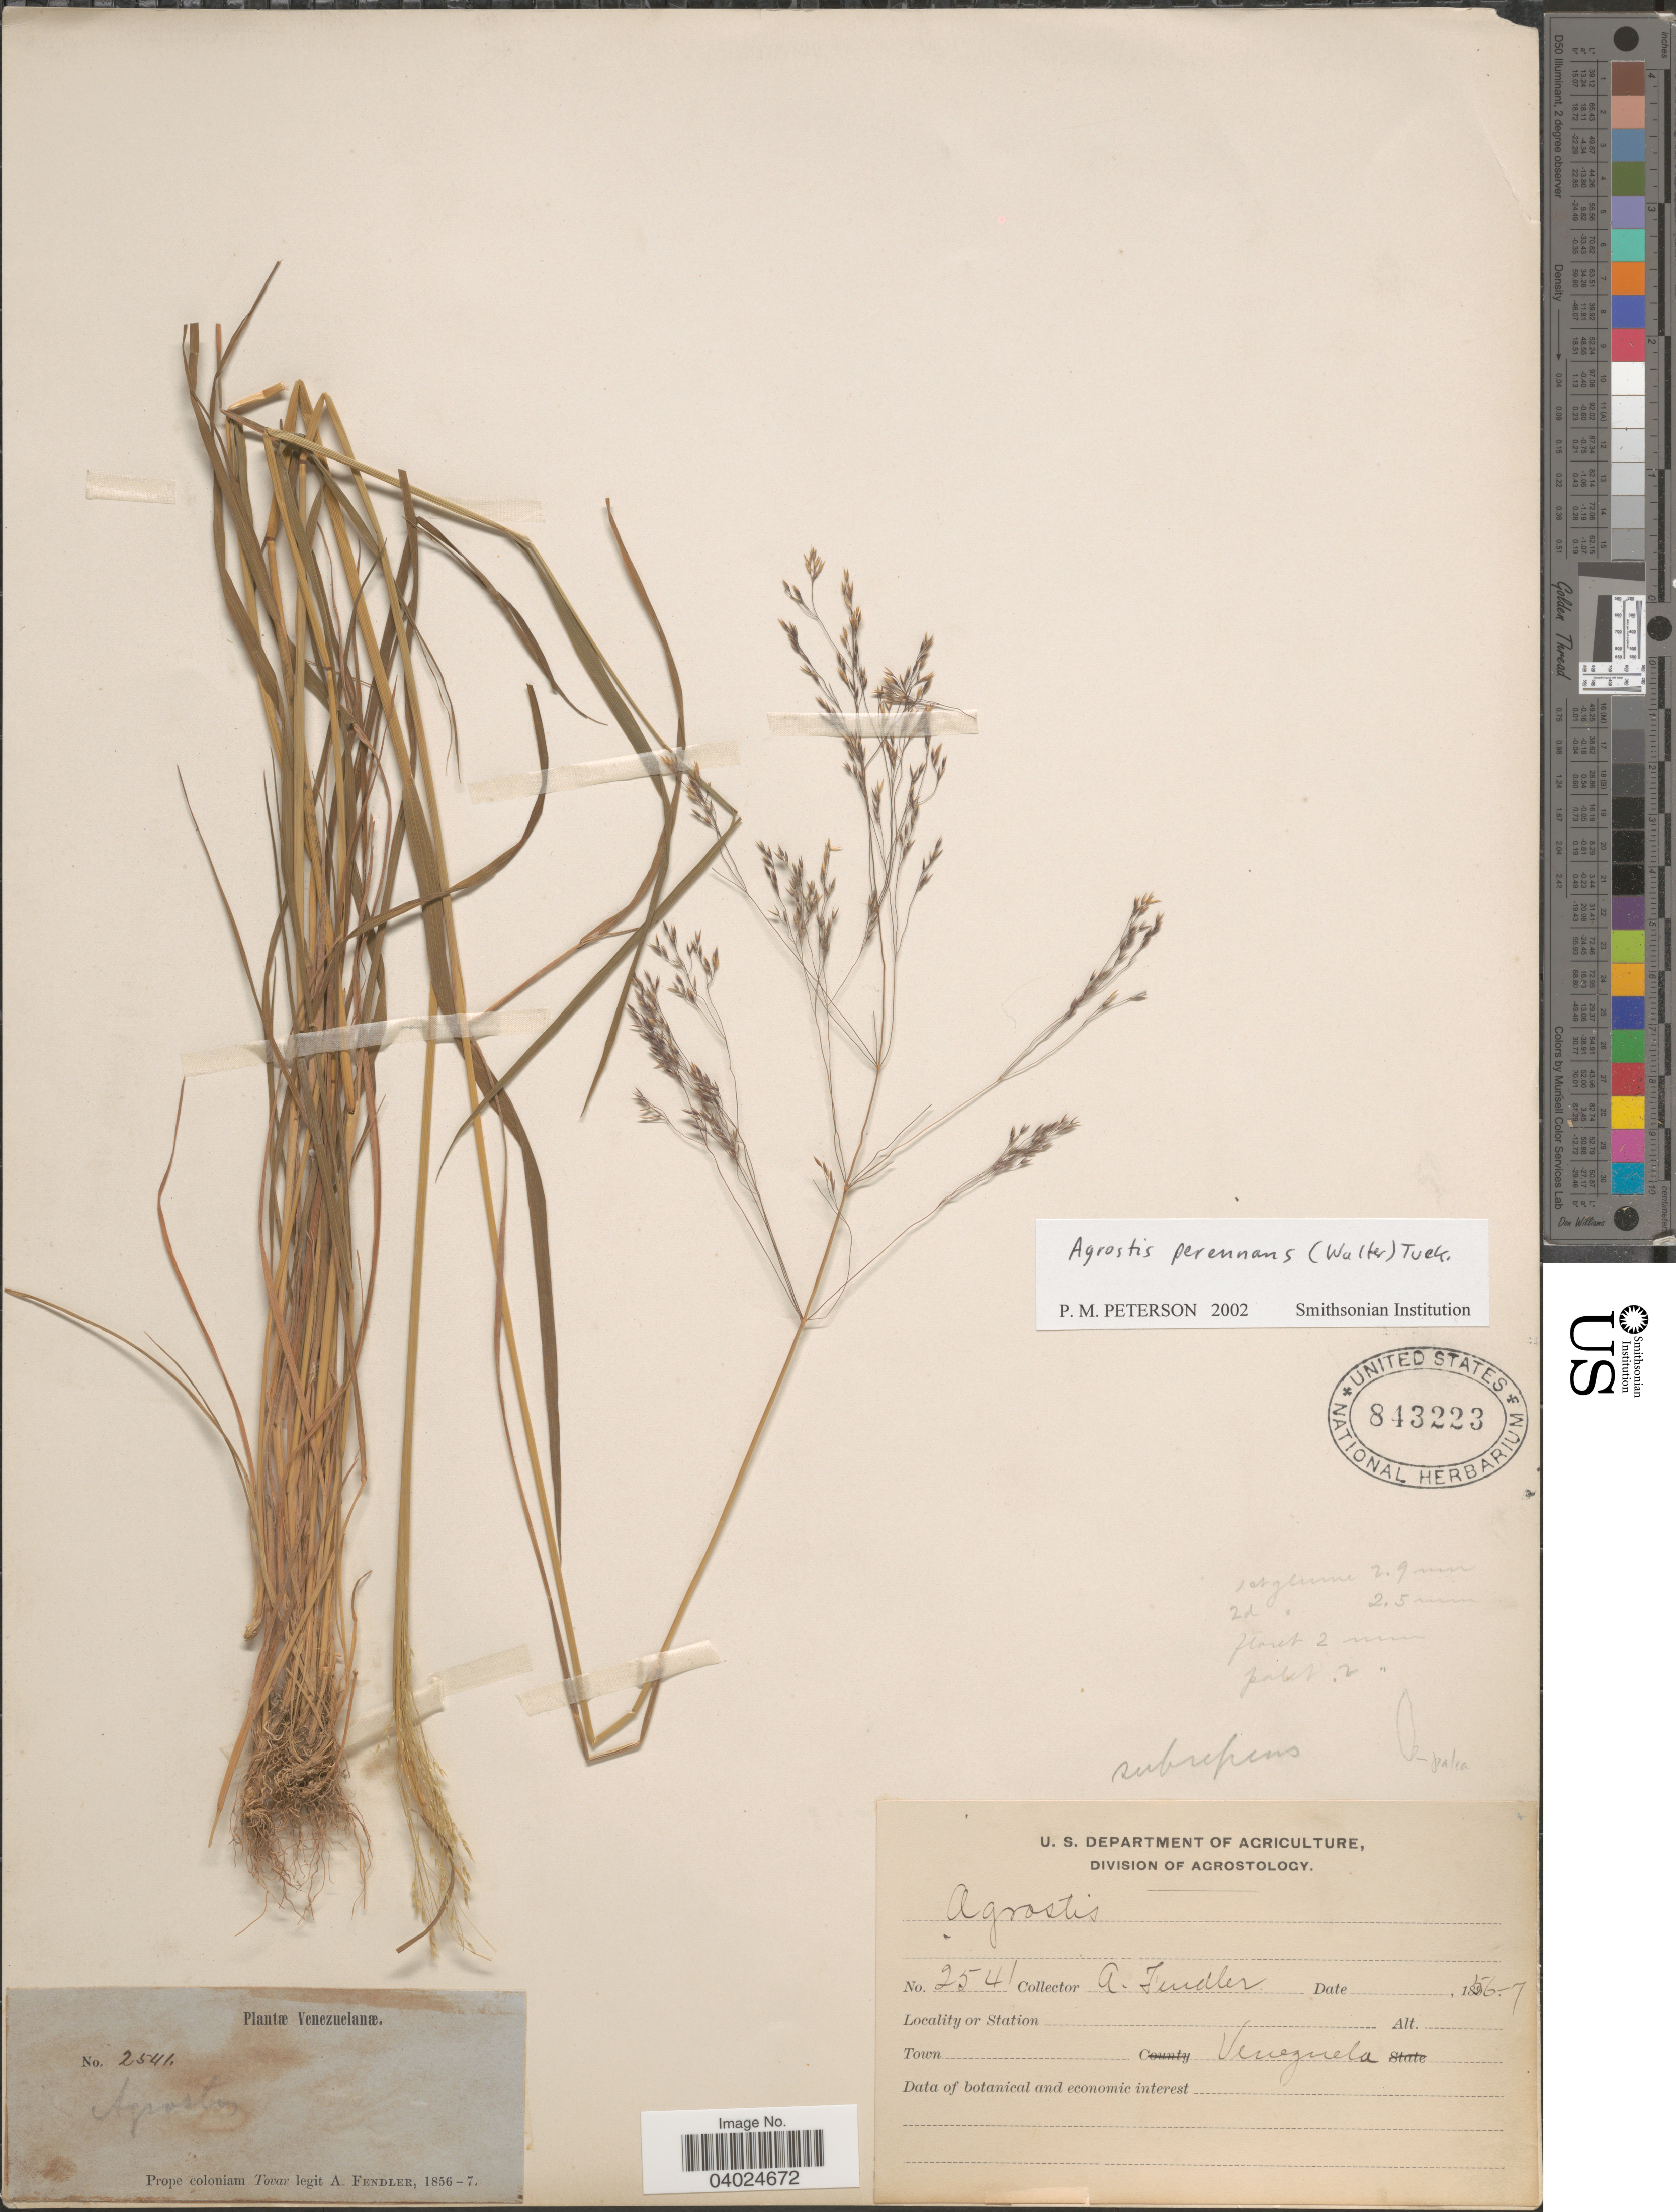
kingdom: Plantae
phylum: Tracheophyta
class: Liliopsida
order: Poales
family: Poaceae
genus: Agrostis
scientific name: Agrostis perennans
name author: (Walter) Tuck.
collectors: A. Fendler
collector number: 2541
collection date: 1856/1857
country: Venezuela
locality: Prope coloniam Tovar.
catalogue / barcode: US 843223